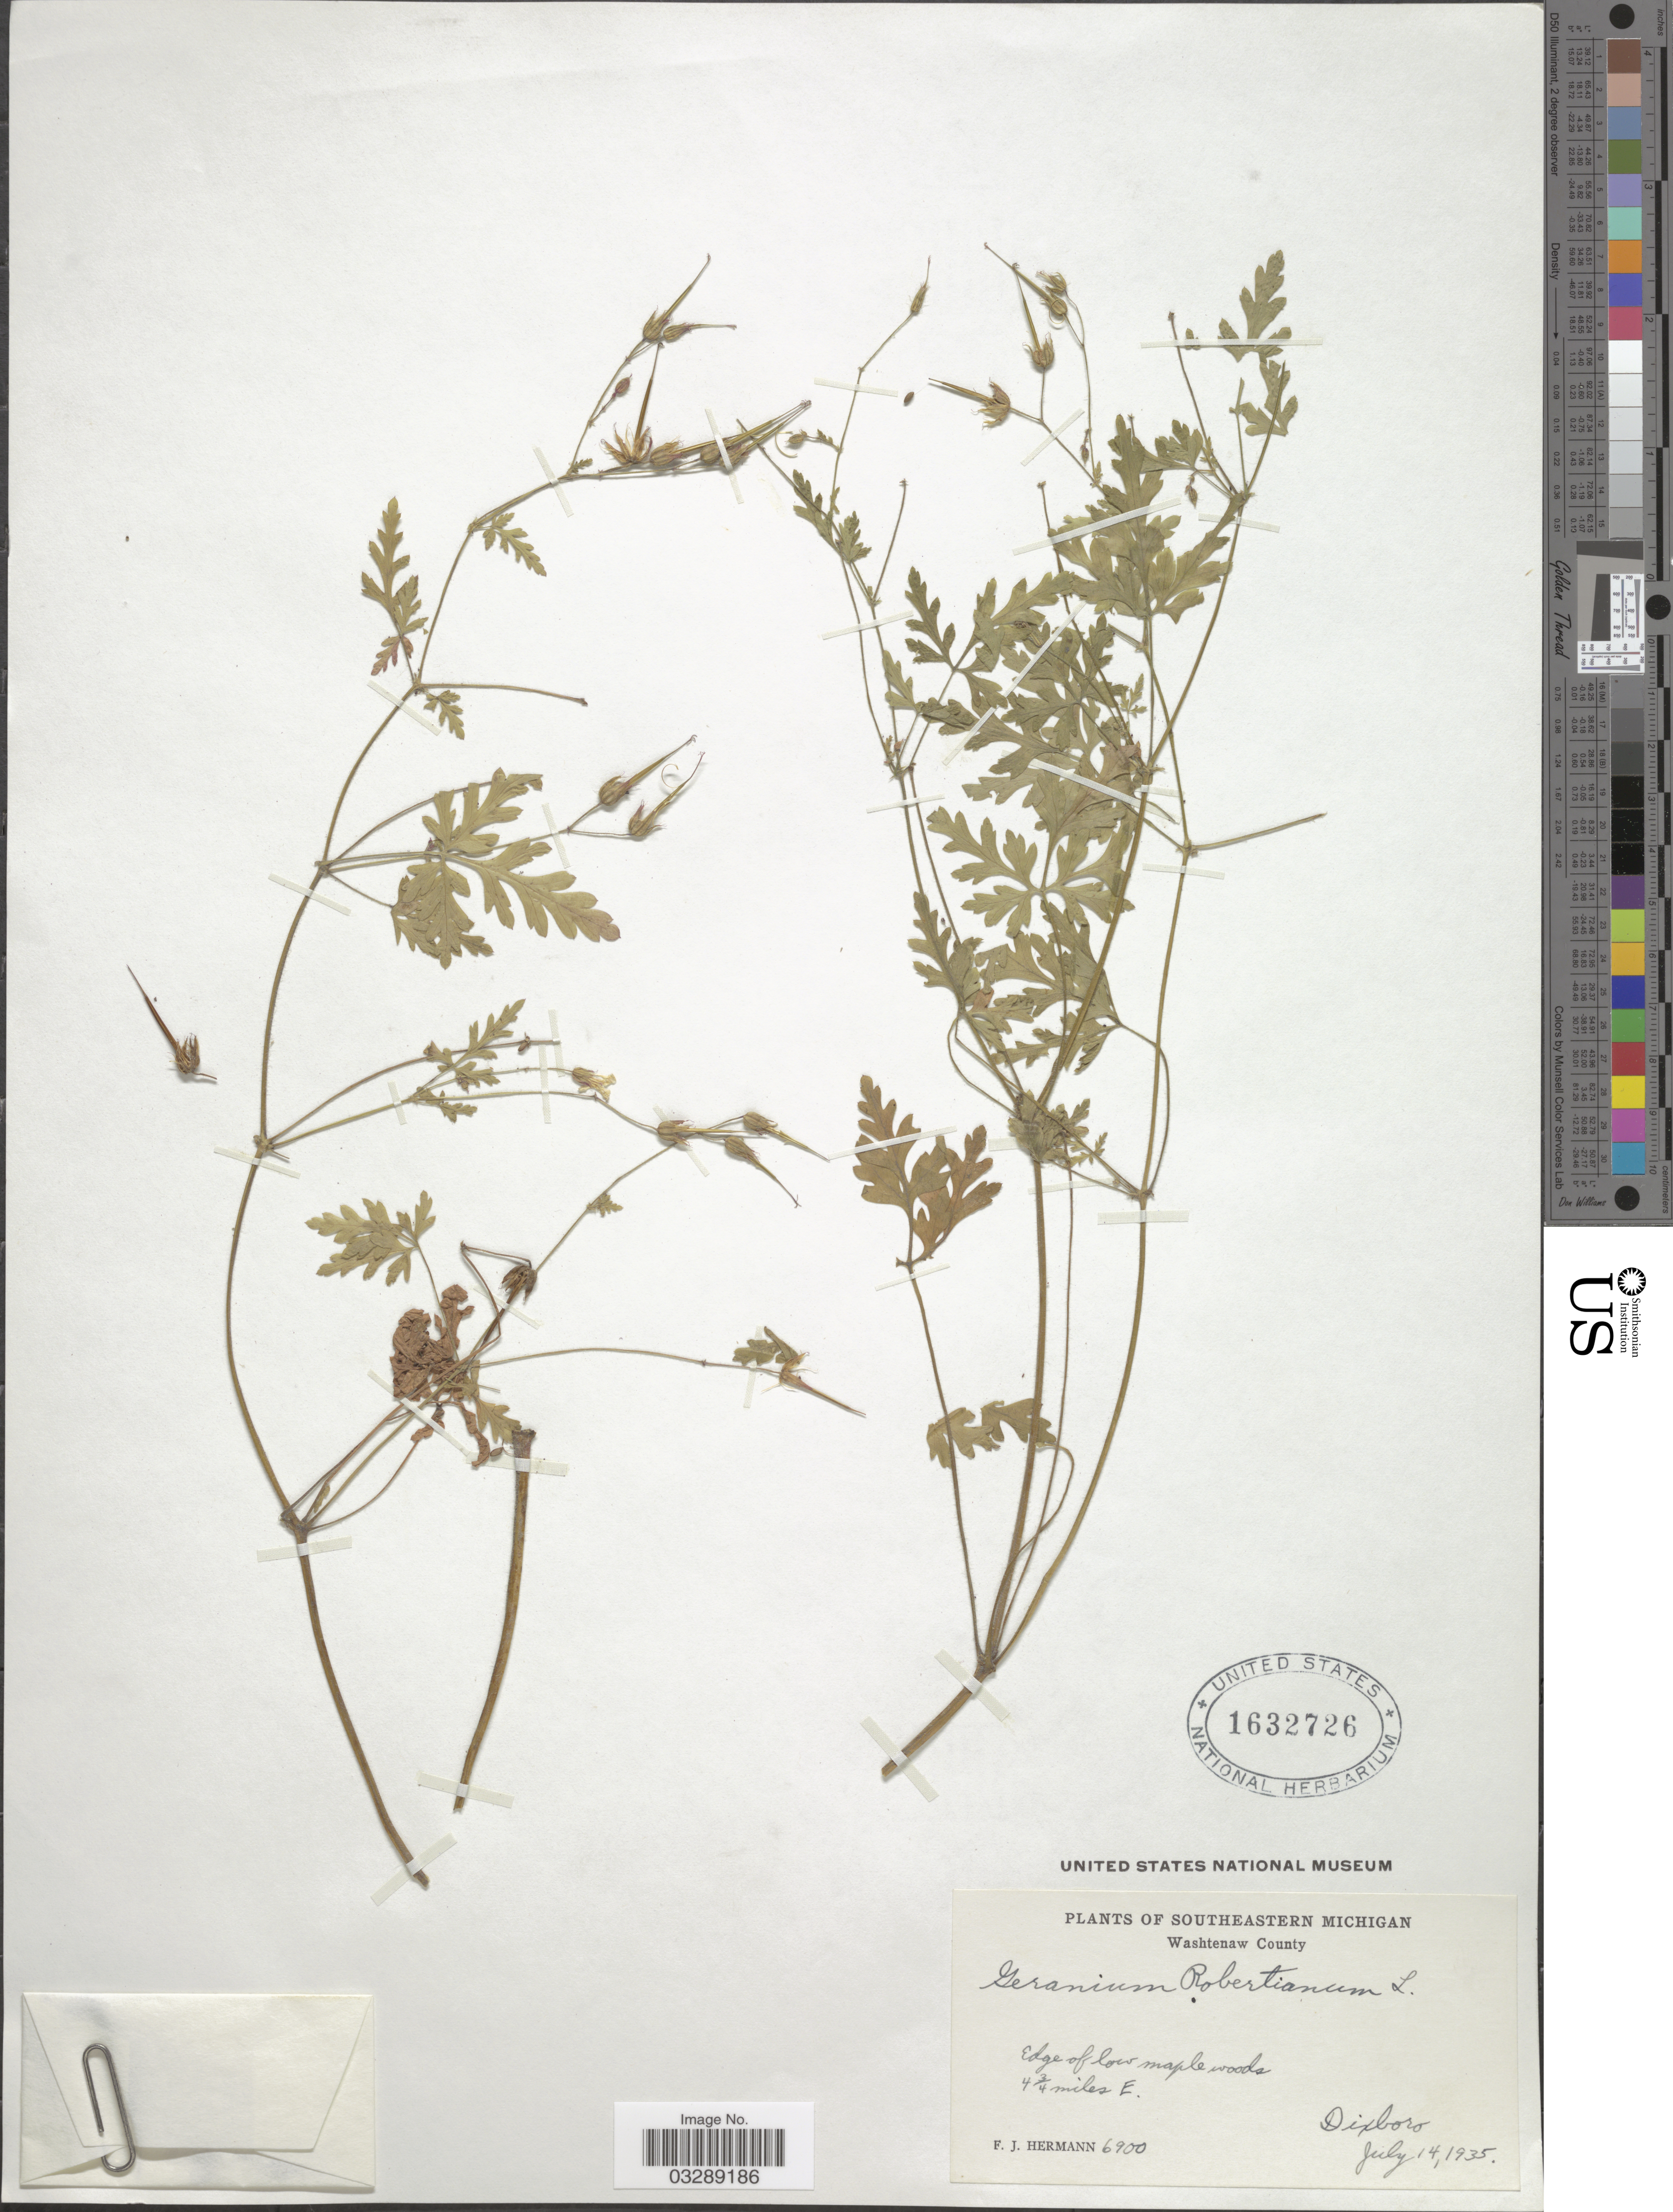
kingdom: Plantae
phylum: Tracheophyta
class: Magnoliopsida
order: Geraniales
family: Geraniaceae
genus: Geranium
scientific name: Geranium robertianum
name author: L.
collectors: F. J. Hermann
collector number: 6900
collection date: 1935-07-14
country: United States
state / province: Michigan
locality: Southeastern Michigan. Washtenaw County. 4 3/4 miles E. Dixboro.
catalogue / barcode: US 1632726